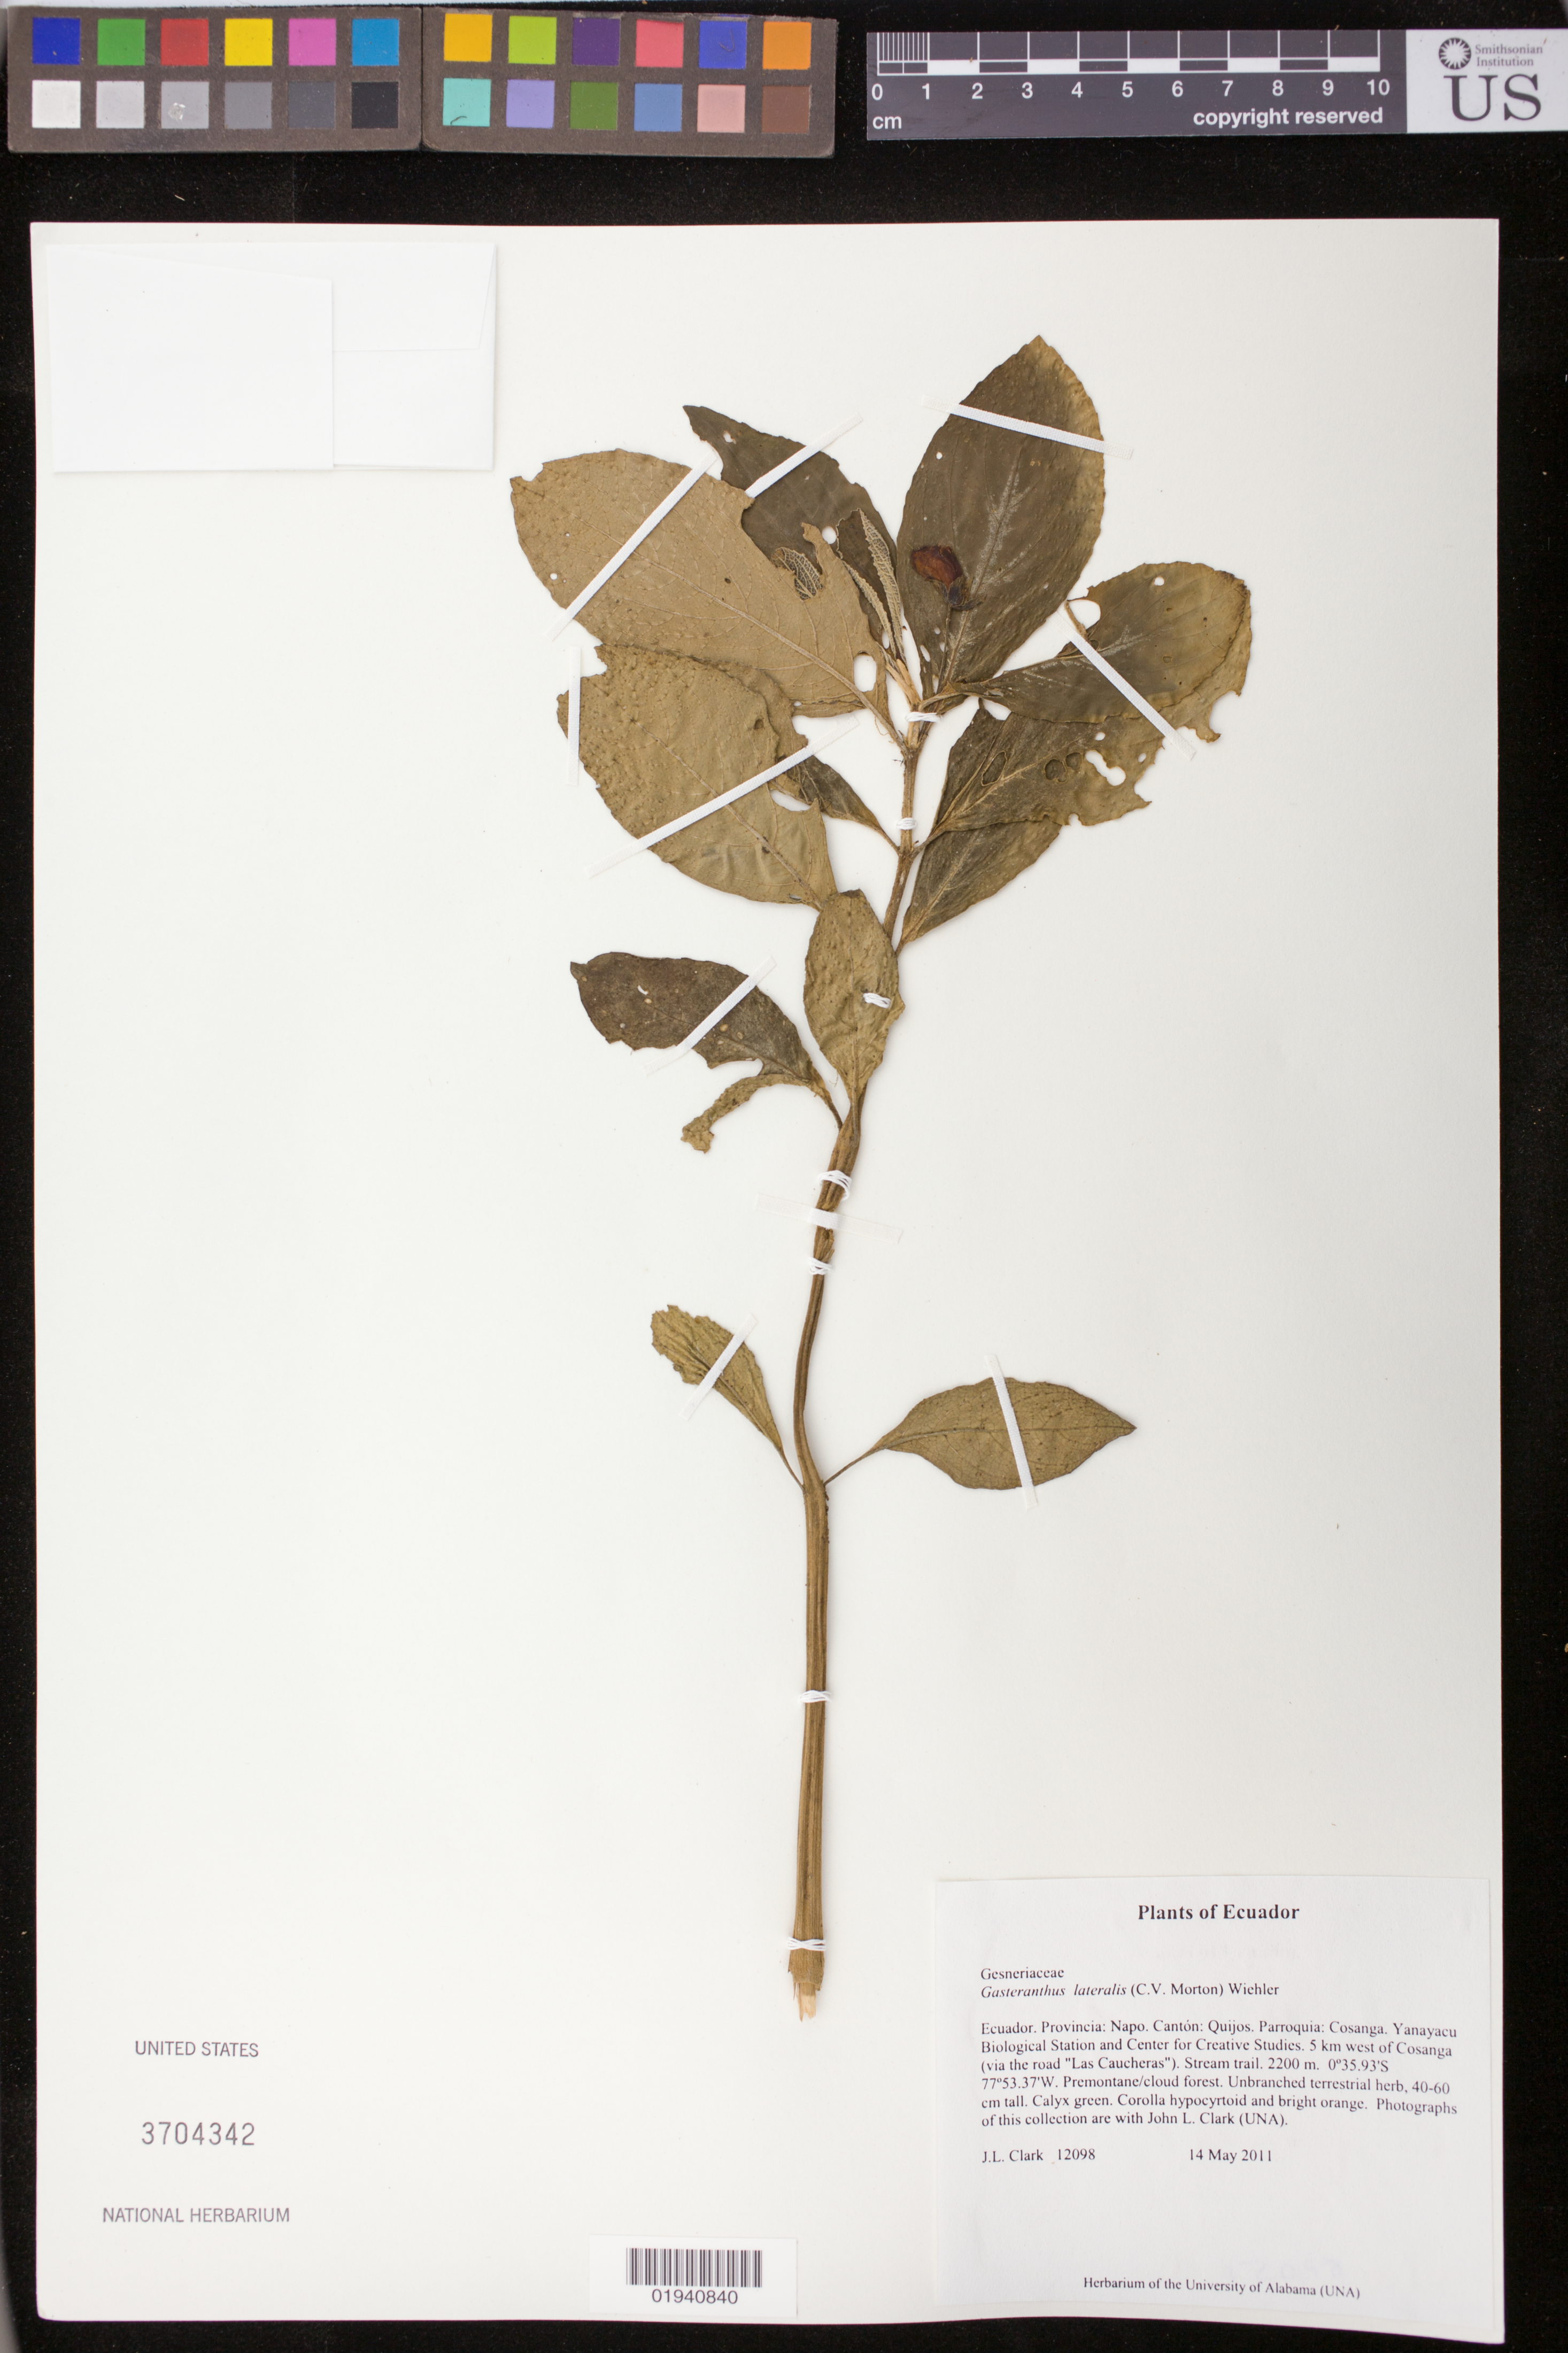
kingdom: Plantae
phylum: Tracheophyta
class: Magnoliopsida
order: Lamiales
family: Gesneriaceae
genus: Gasteranthus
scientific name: Gasteranthus lateralis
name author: (C.V. Morton) Wiehler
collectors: J. L. Clark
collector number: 12098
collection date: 2011-05-14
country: Ecuador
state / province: Napo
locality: Canton: Quijos, Parroquia: Cosanga. Yanayacu Biological Station and Center for Creative Studies. 5km West of Cosanga (via the road "Las Caucheras").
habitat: Stream trail. Premontane/cloud forest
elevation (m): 2200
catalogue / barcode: US 3704342